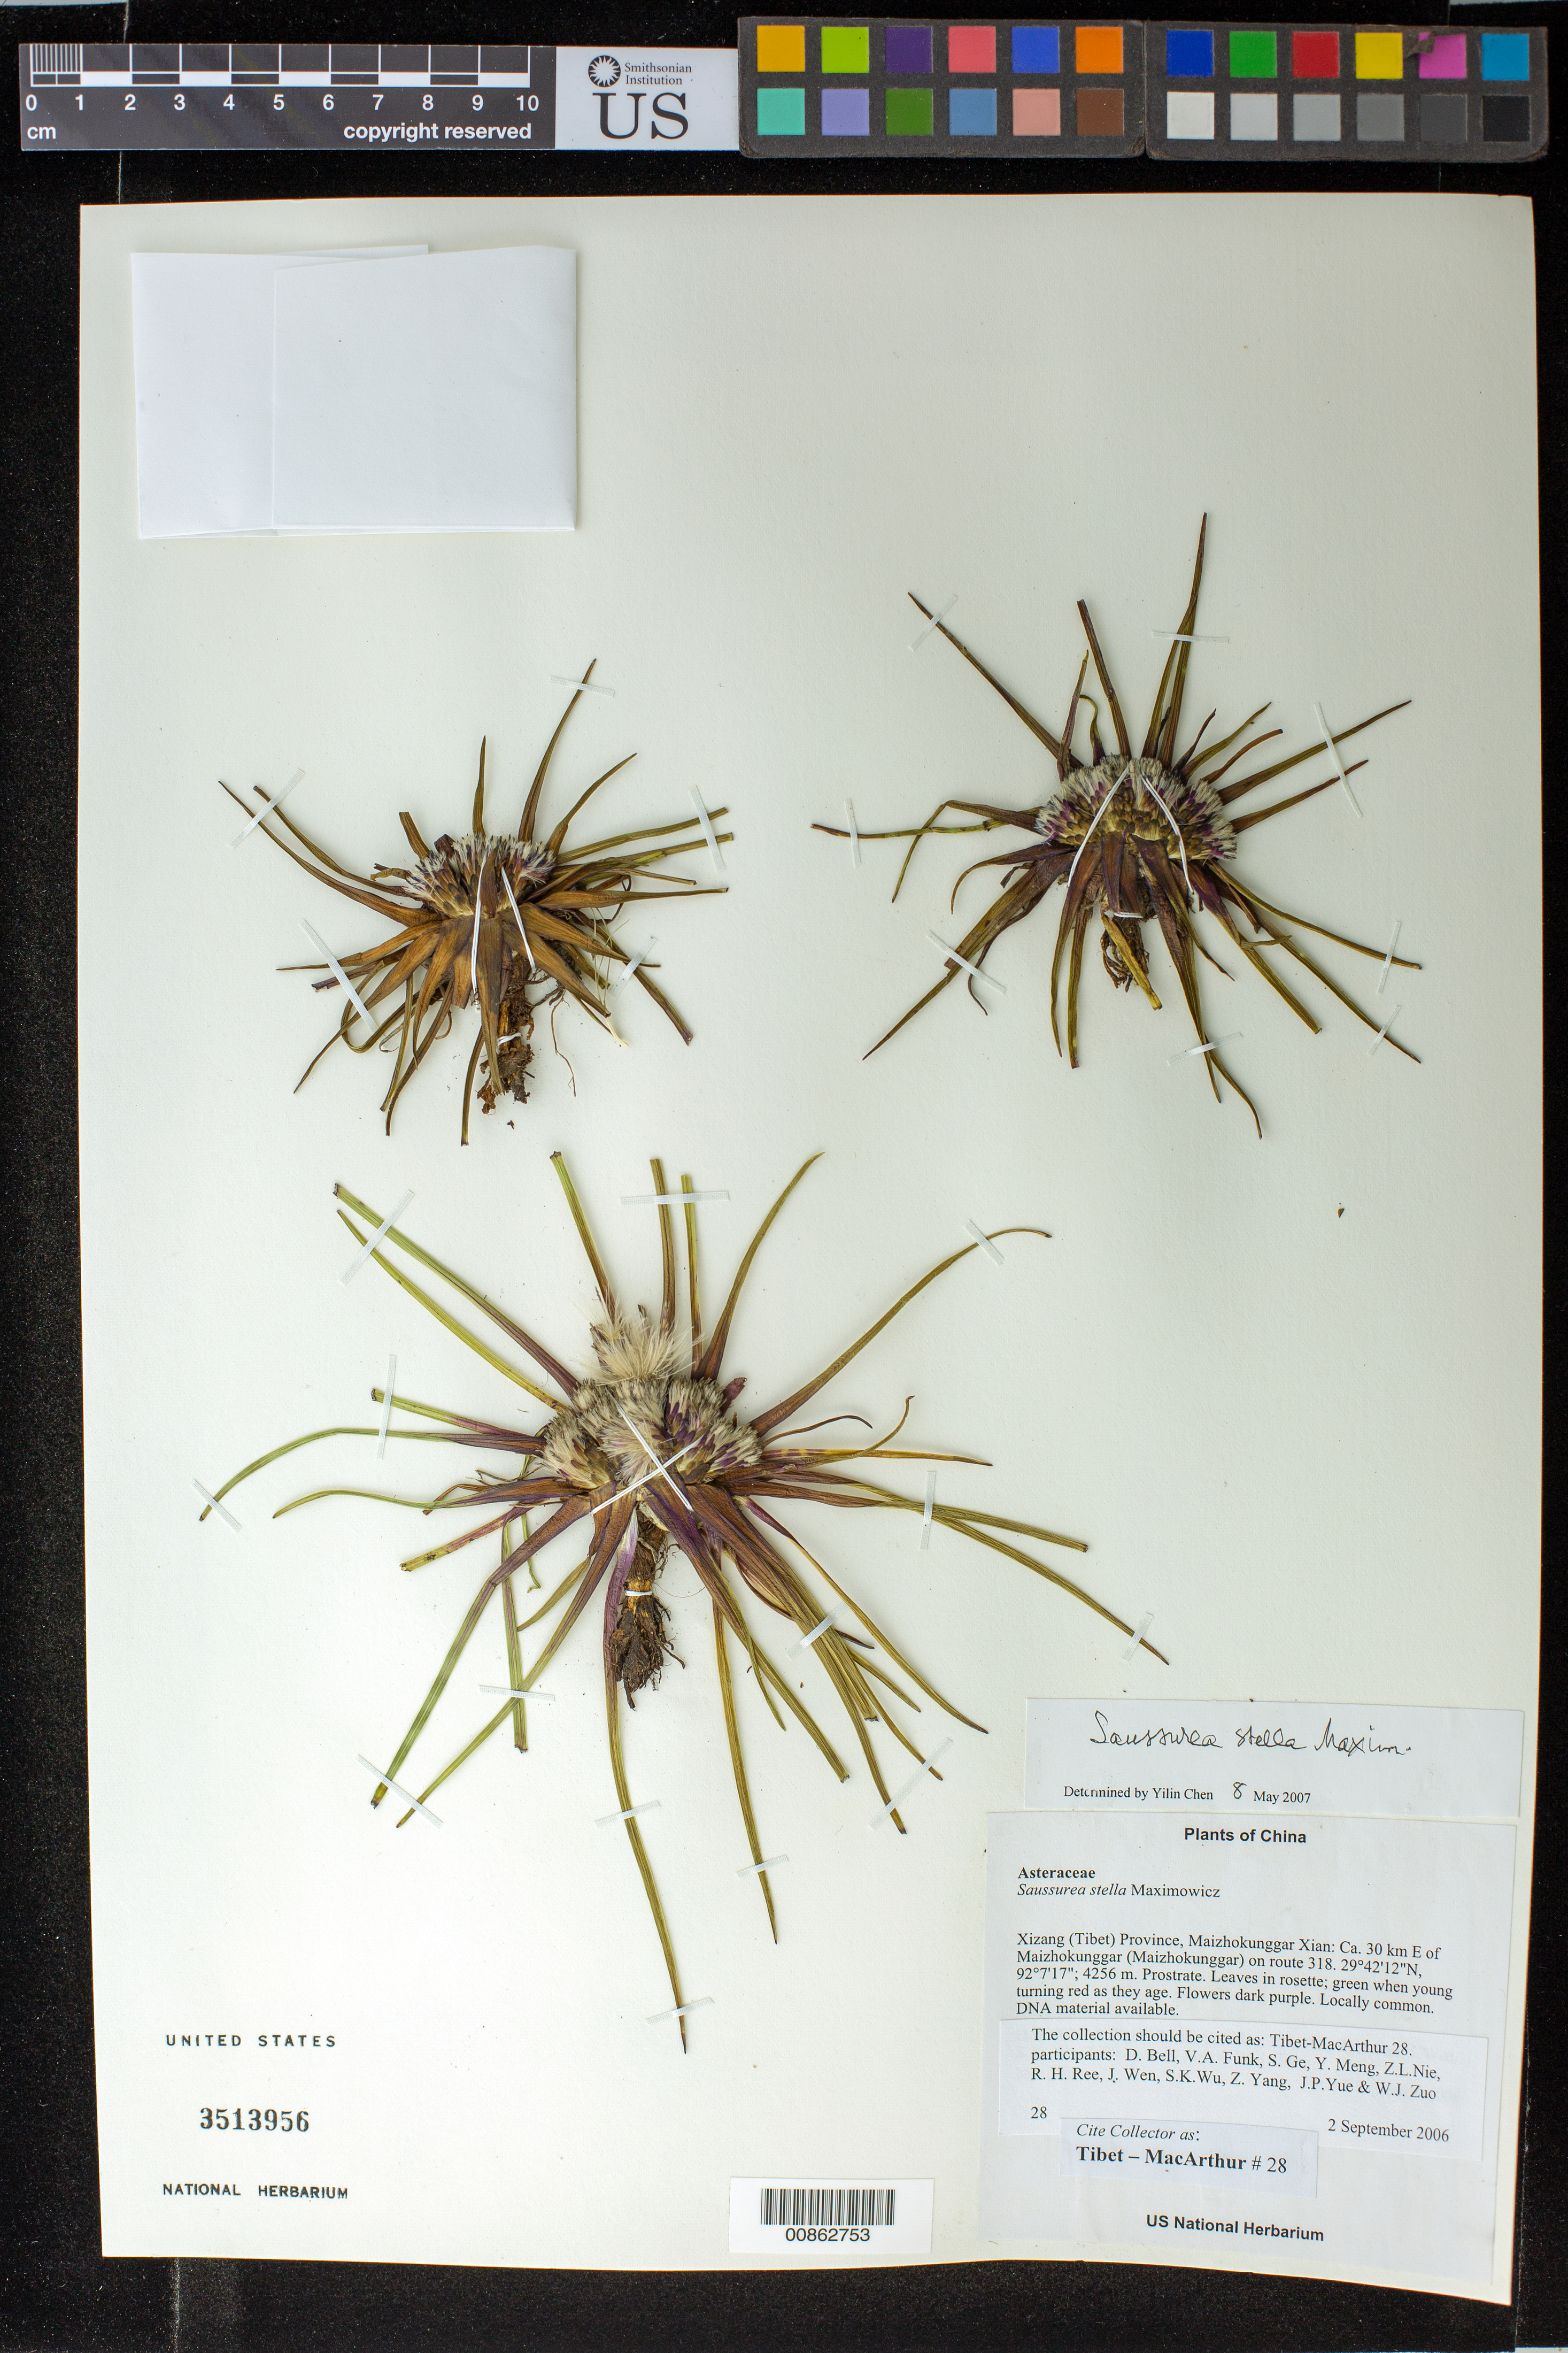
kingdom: Plantae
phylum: Tracheophyta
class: Magnoliopsida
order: Asterales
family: Asteraceae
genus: Saussurea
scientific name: Saussurea stella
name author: Maxim.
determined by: Yilin Chen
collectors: Tibet-MacArthur, D. A. Bell, V. Funk, S. Ge, Y. Meng, Z. Nie, R. Ree, J. Wen, S. K. Wu, Z. Yang, J. Yue & W. Zuo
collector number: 28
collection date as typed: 02 Sep 2006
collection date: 2006-09-02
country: China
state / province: Xizang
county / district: Maizhokunggar Xian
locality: Ca. 30 km E of Maizhokunggar on route 318.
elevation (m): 4256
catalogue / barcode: US 3513956